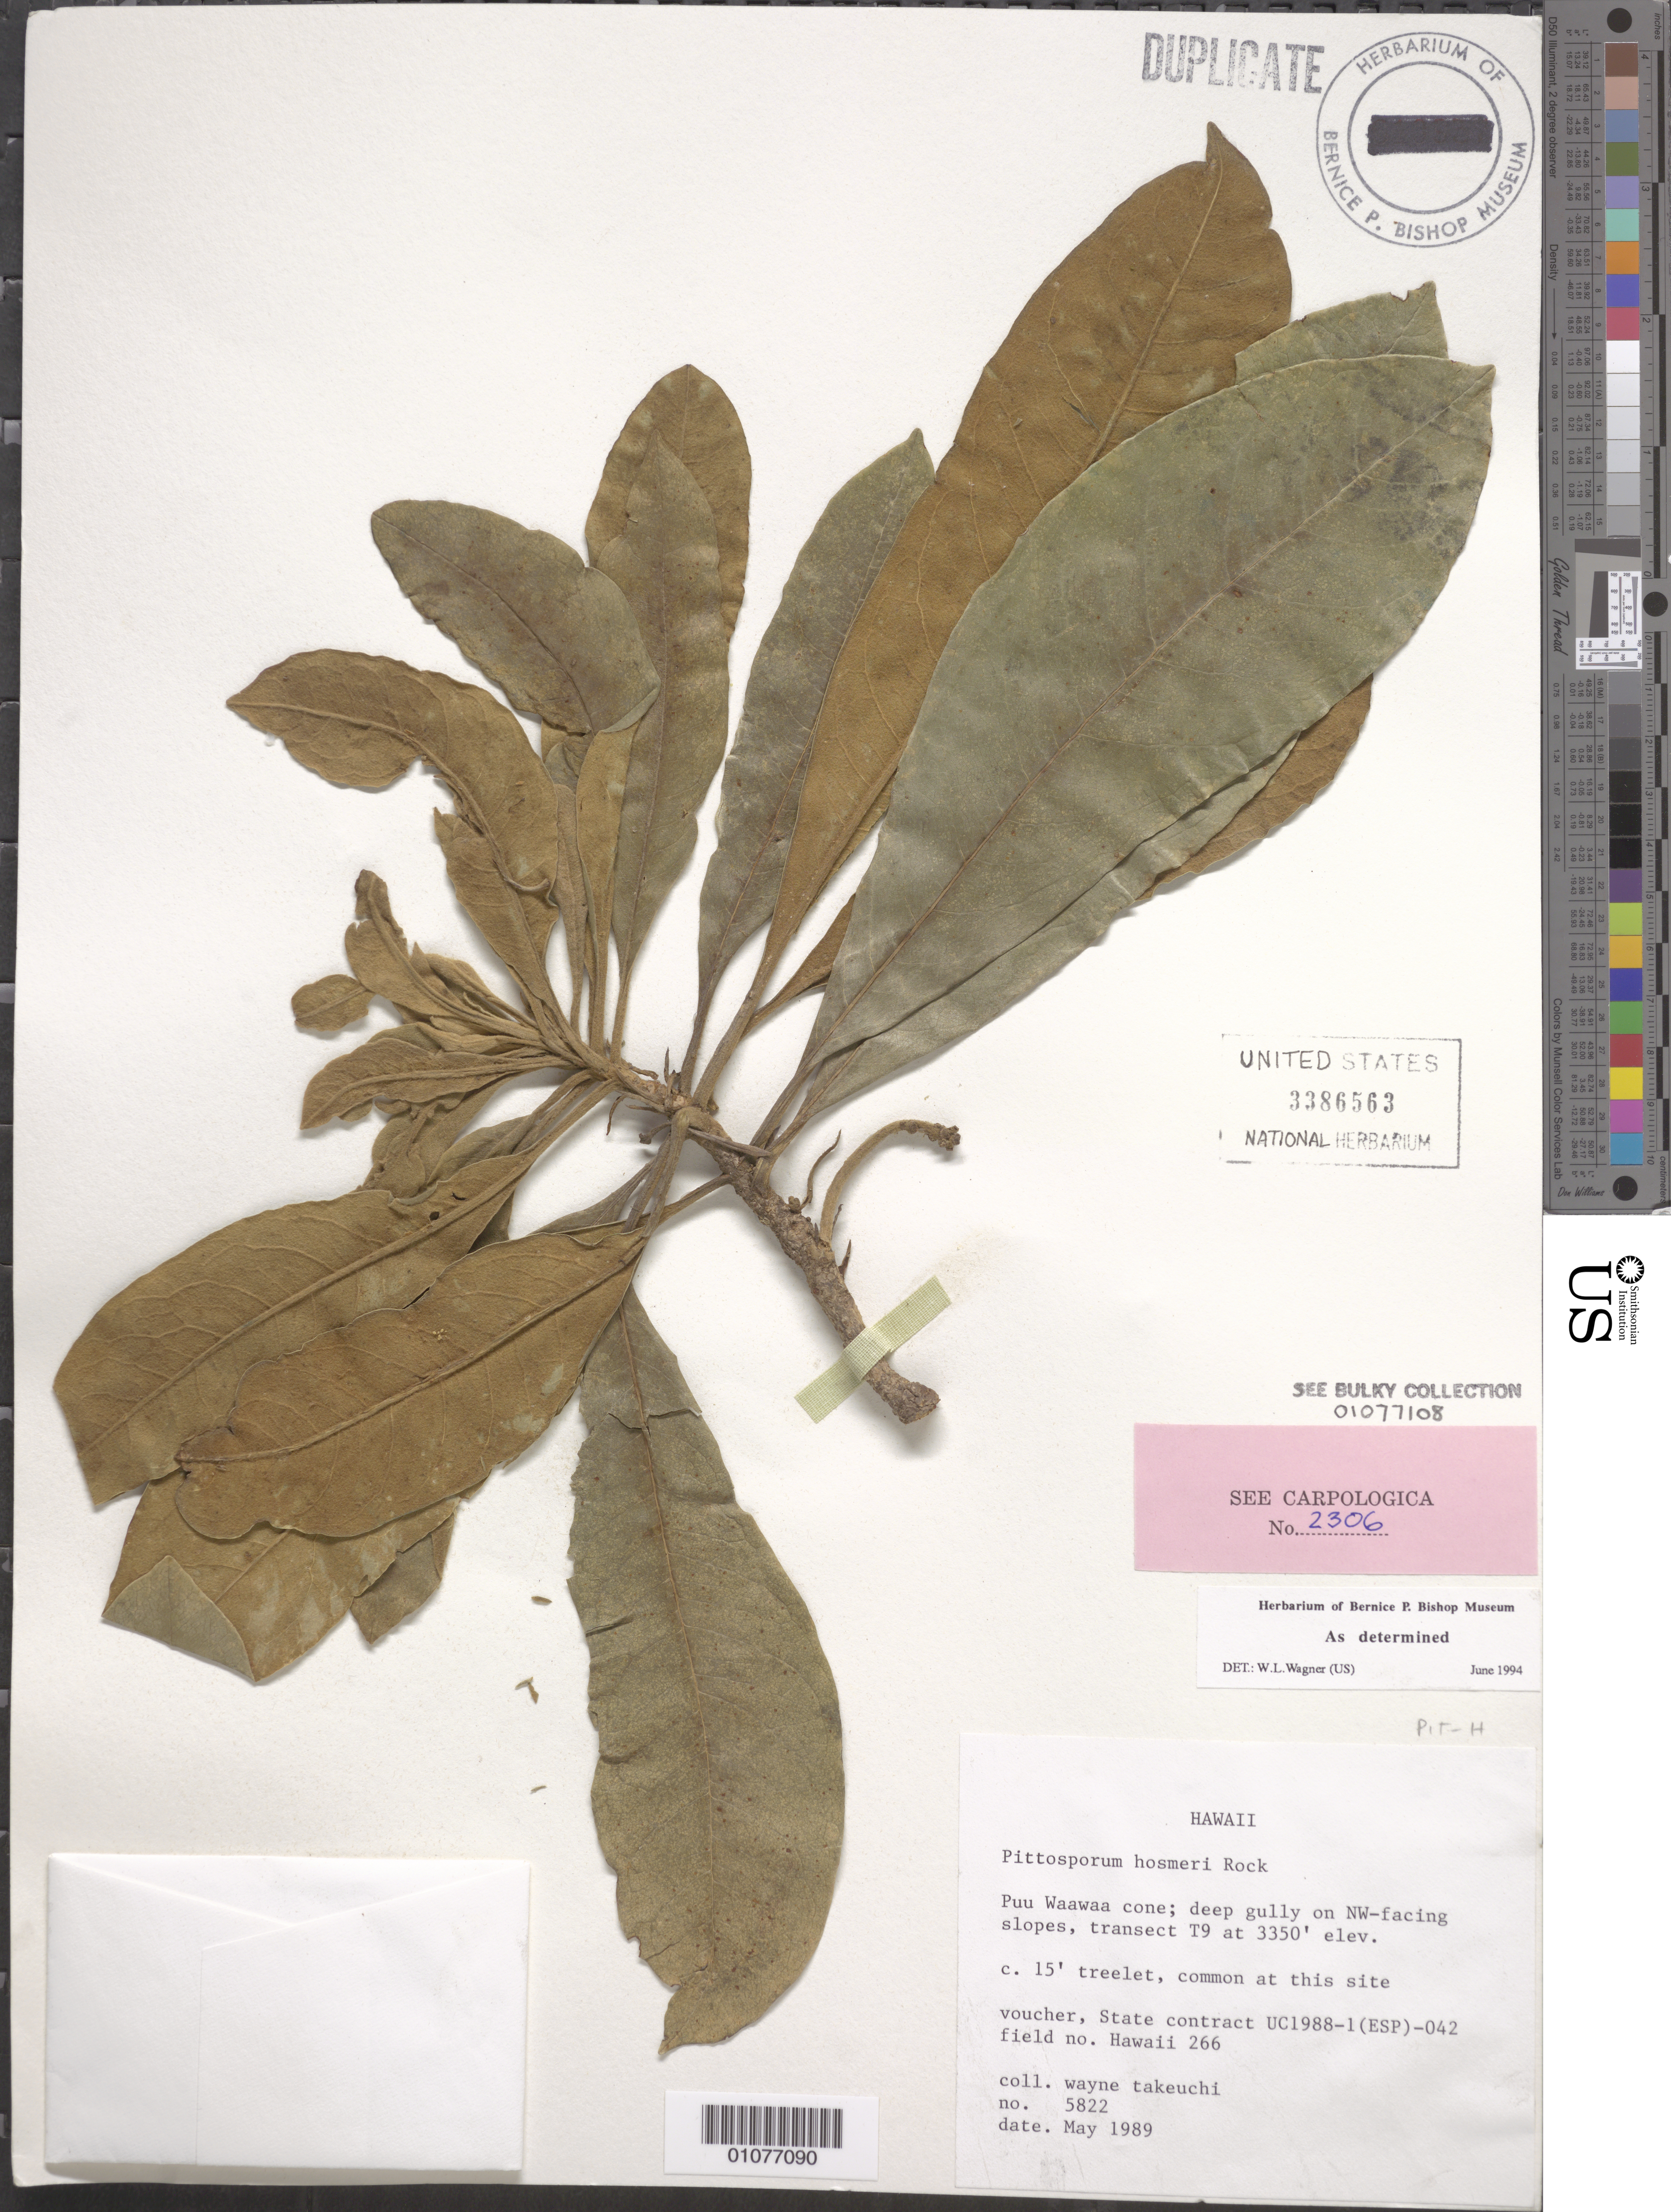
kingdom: Plantae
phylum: Tracheophyta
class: Magnoliopsida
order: Apiales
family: Pittosporaceae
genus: Pittosporum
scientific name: Pittosporum hosmeri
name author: Rock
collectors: W. N. Takeuchi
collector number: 5822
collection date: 1989-05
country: United States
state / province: Hawaii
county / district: Hawaii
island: Hawaii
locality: Puu Waawaa cone; deep gully on NW-facing slopes, transect T9.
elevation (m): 1021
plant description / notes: common at this site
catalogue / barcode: US 3386563